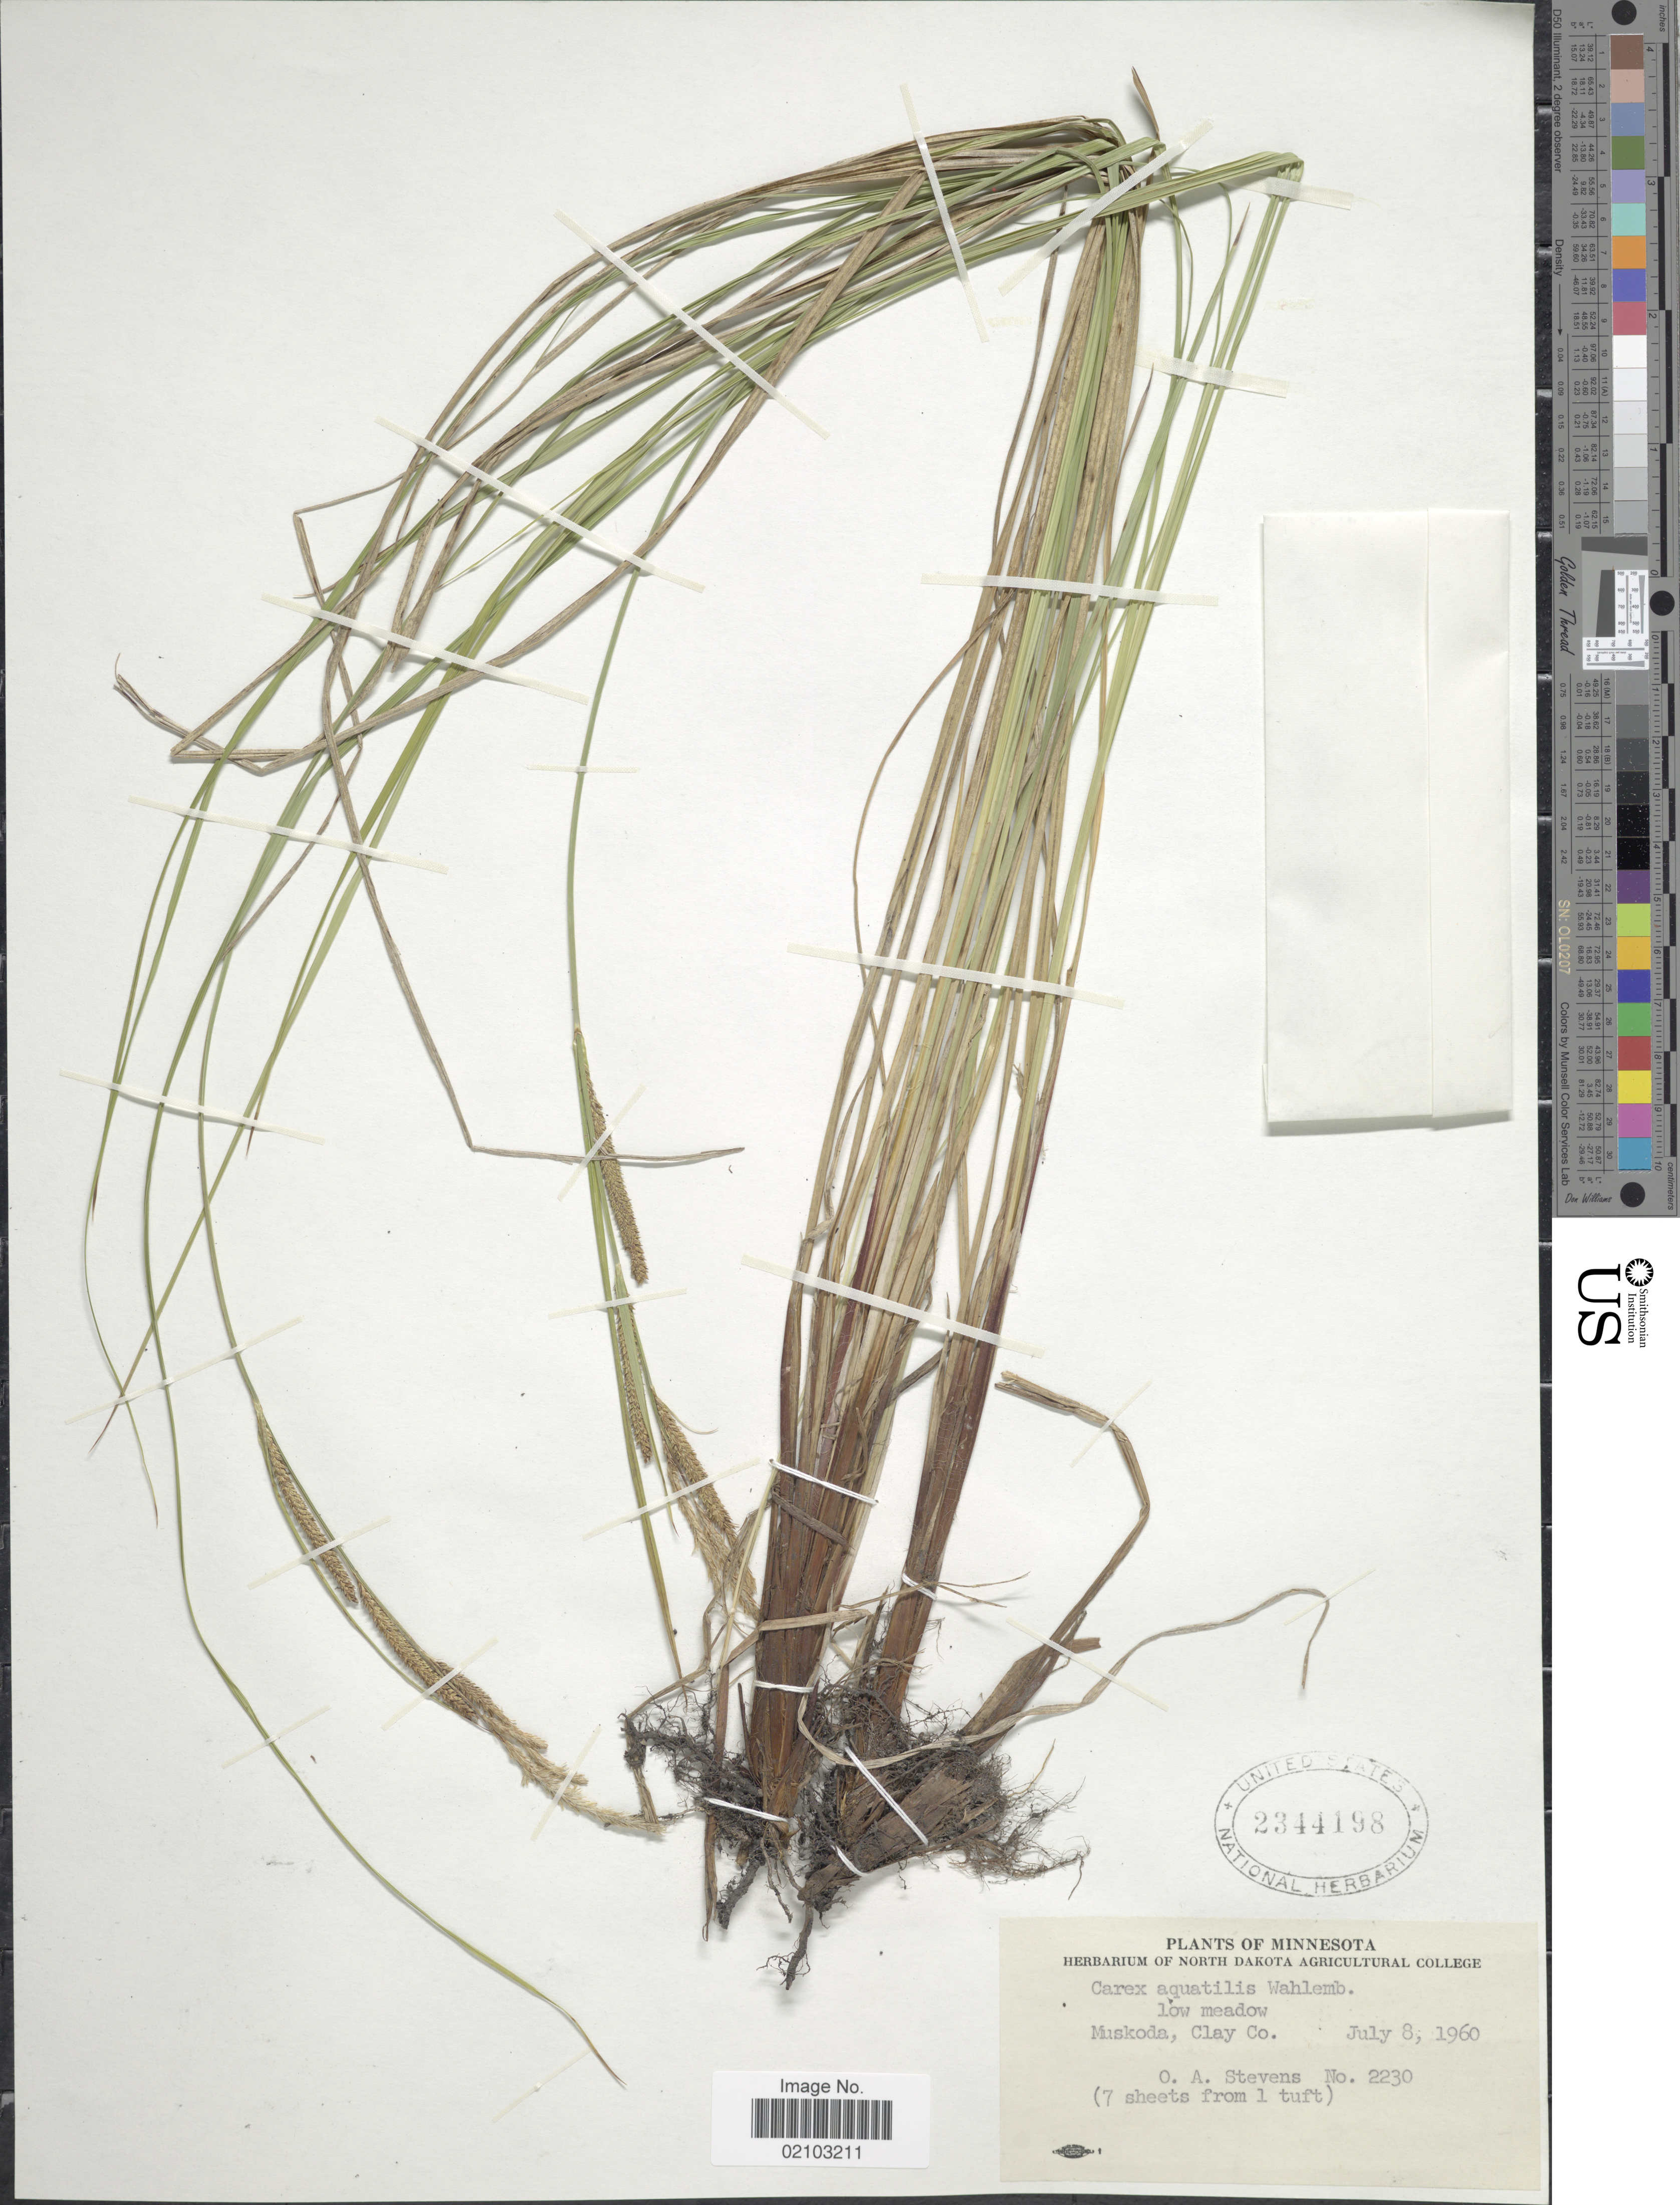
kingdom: Plantae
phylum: Tracheophyta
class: Liliopsida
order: Poales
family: Cyperaceae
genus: Carex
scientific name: Carex aquatilis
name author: Wahlenb.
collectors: O. A. Stevens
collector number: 2230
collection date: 1960-07-08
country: United States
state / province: Minnesota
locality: Muskoda, Clay Co.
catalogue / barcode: US 2344198